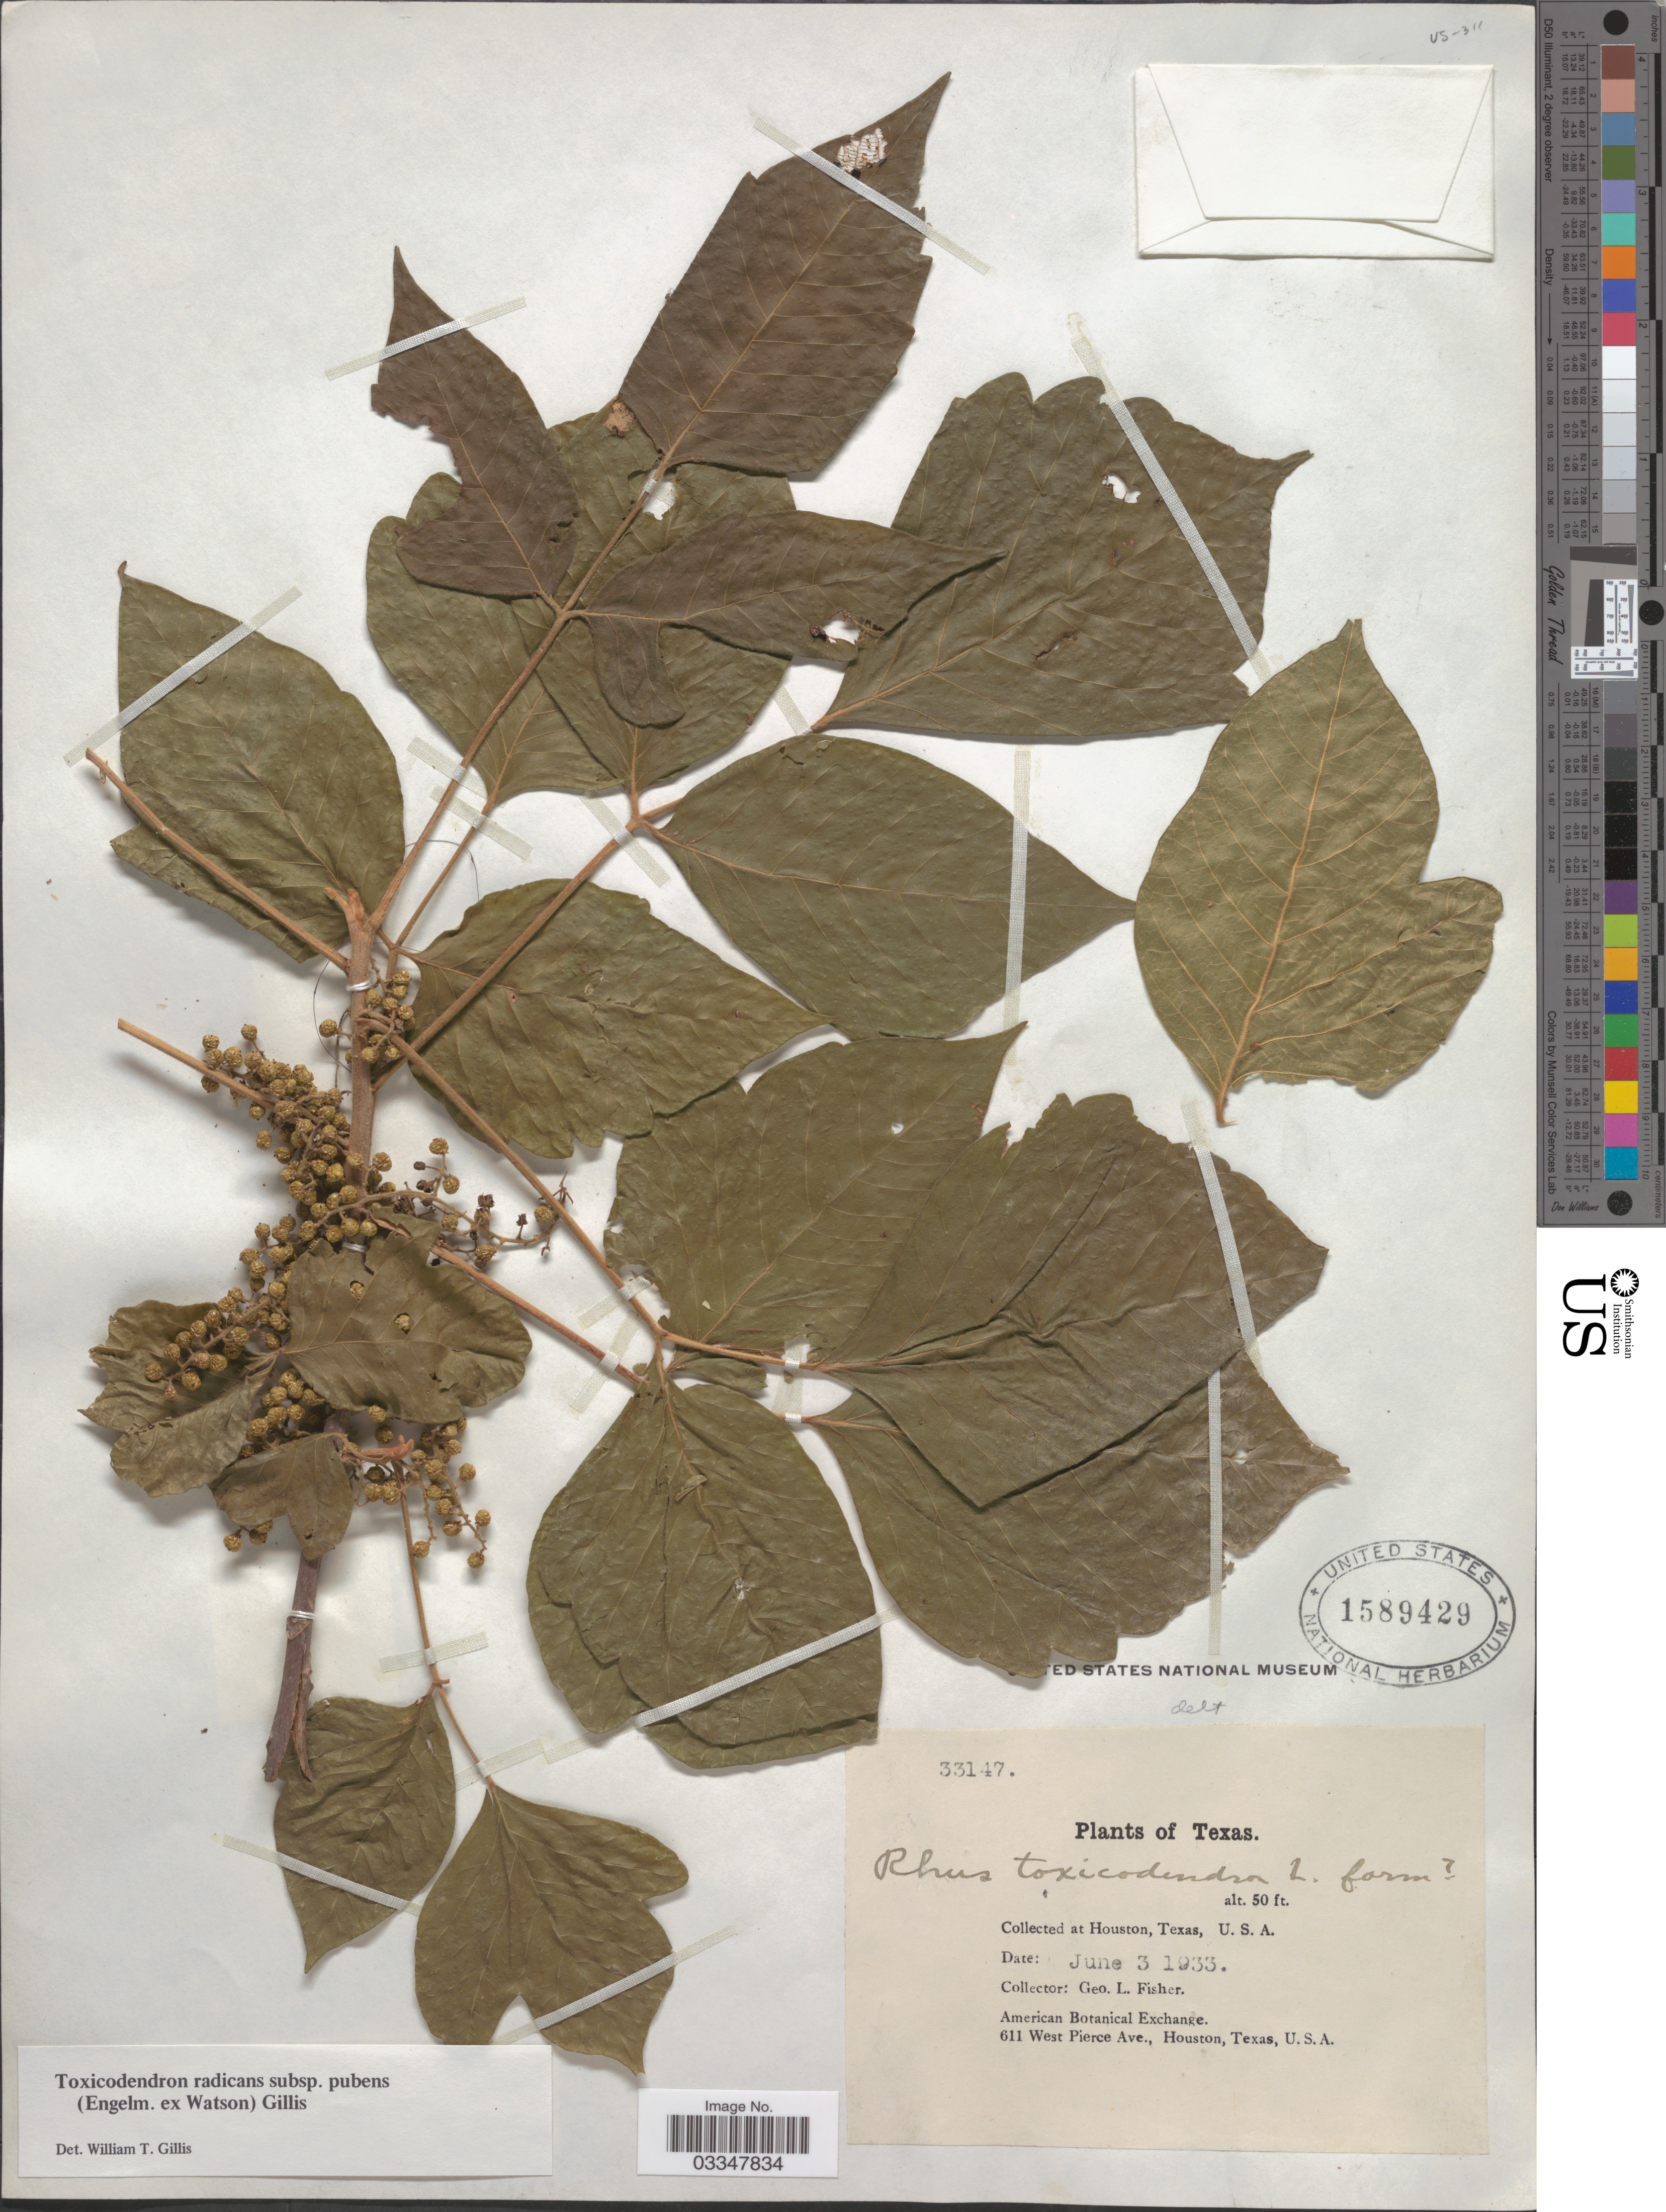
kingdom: Plantae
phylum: Tracheophyta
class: Magnoliopsida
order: Sapindales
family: Anacardiaceae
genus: Toxicodendron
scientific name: Toxicodendron radicans subsp. pubens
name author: (Engelm. ex S. Watson) Gillis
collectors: G. L. Fisher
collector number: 33147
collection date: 1933-06-03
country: United States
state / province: Texas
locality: At Houston.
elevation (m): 15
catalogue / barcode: US 1589429